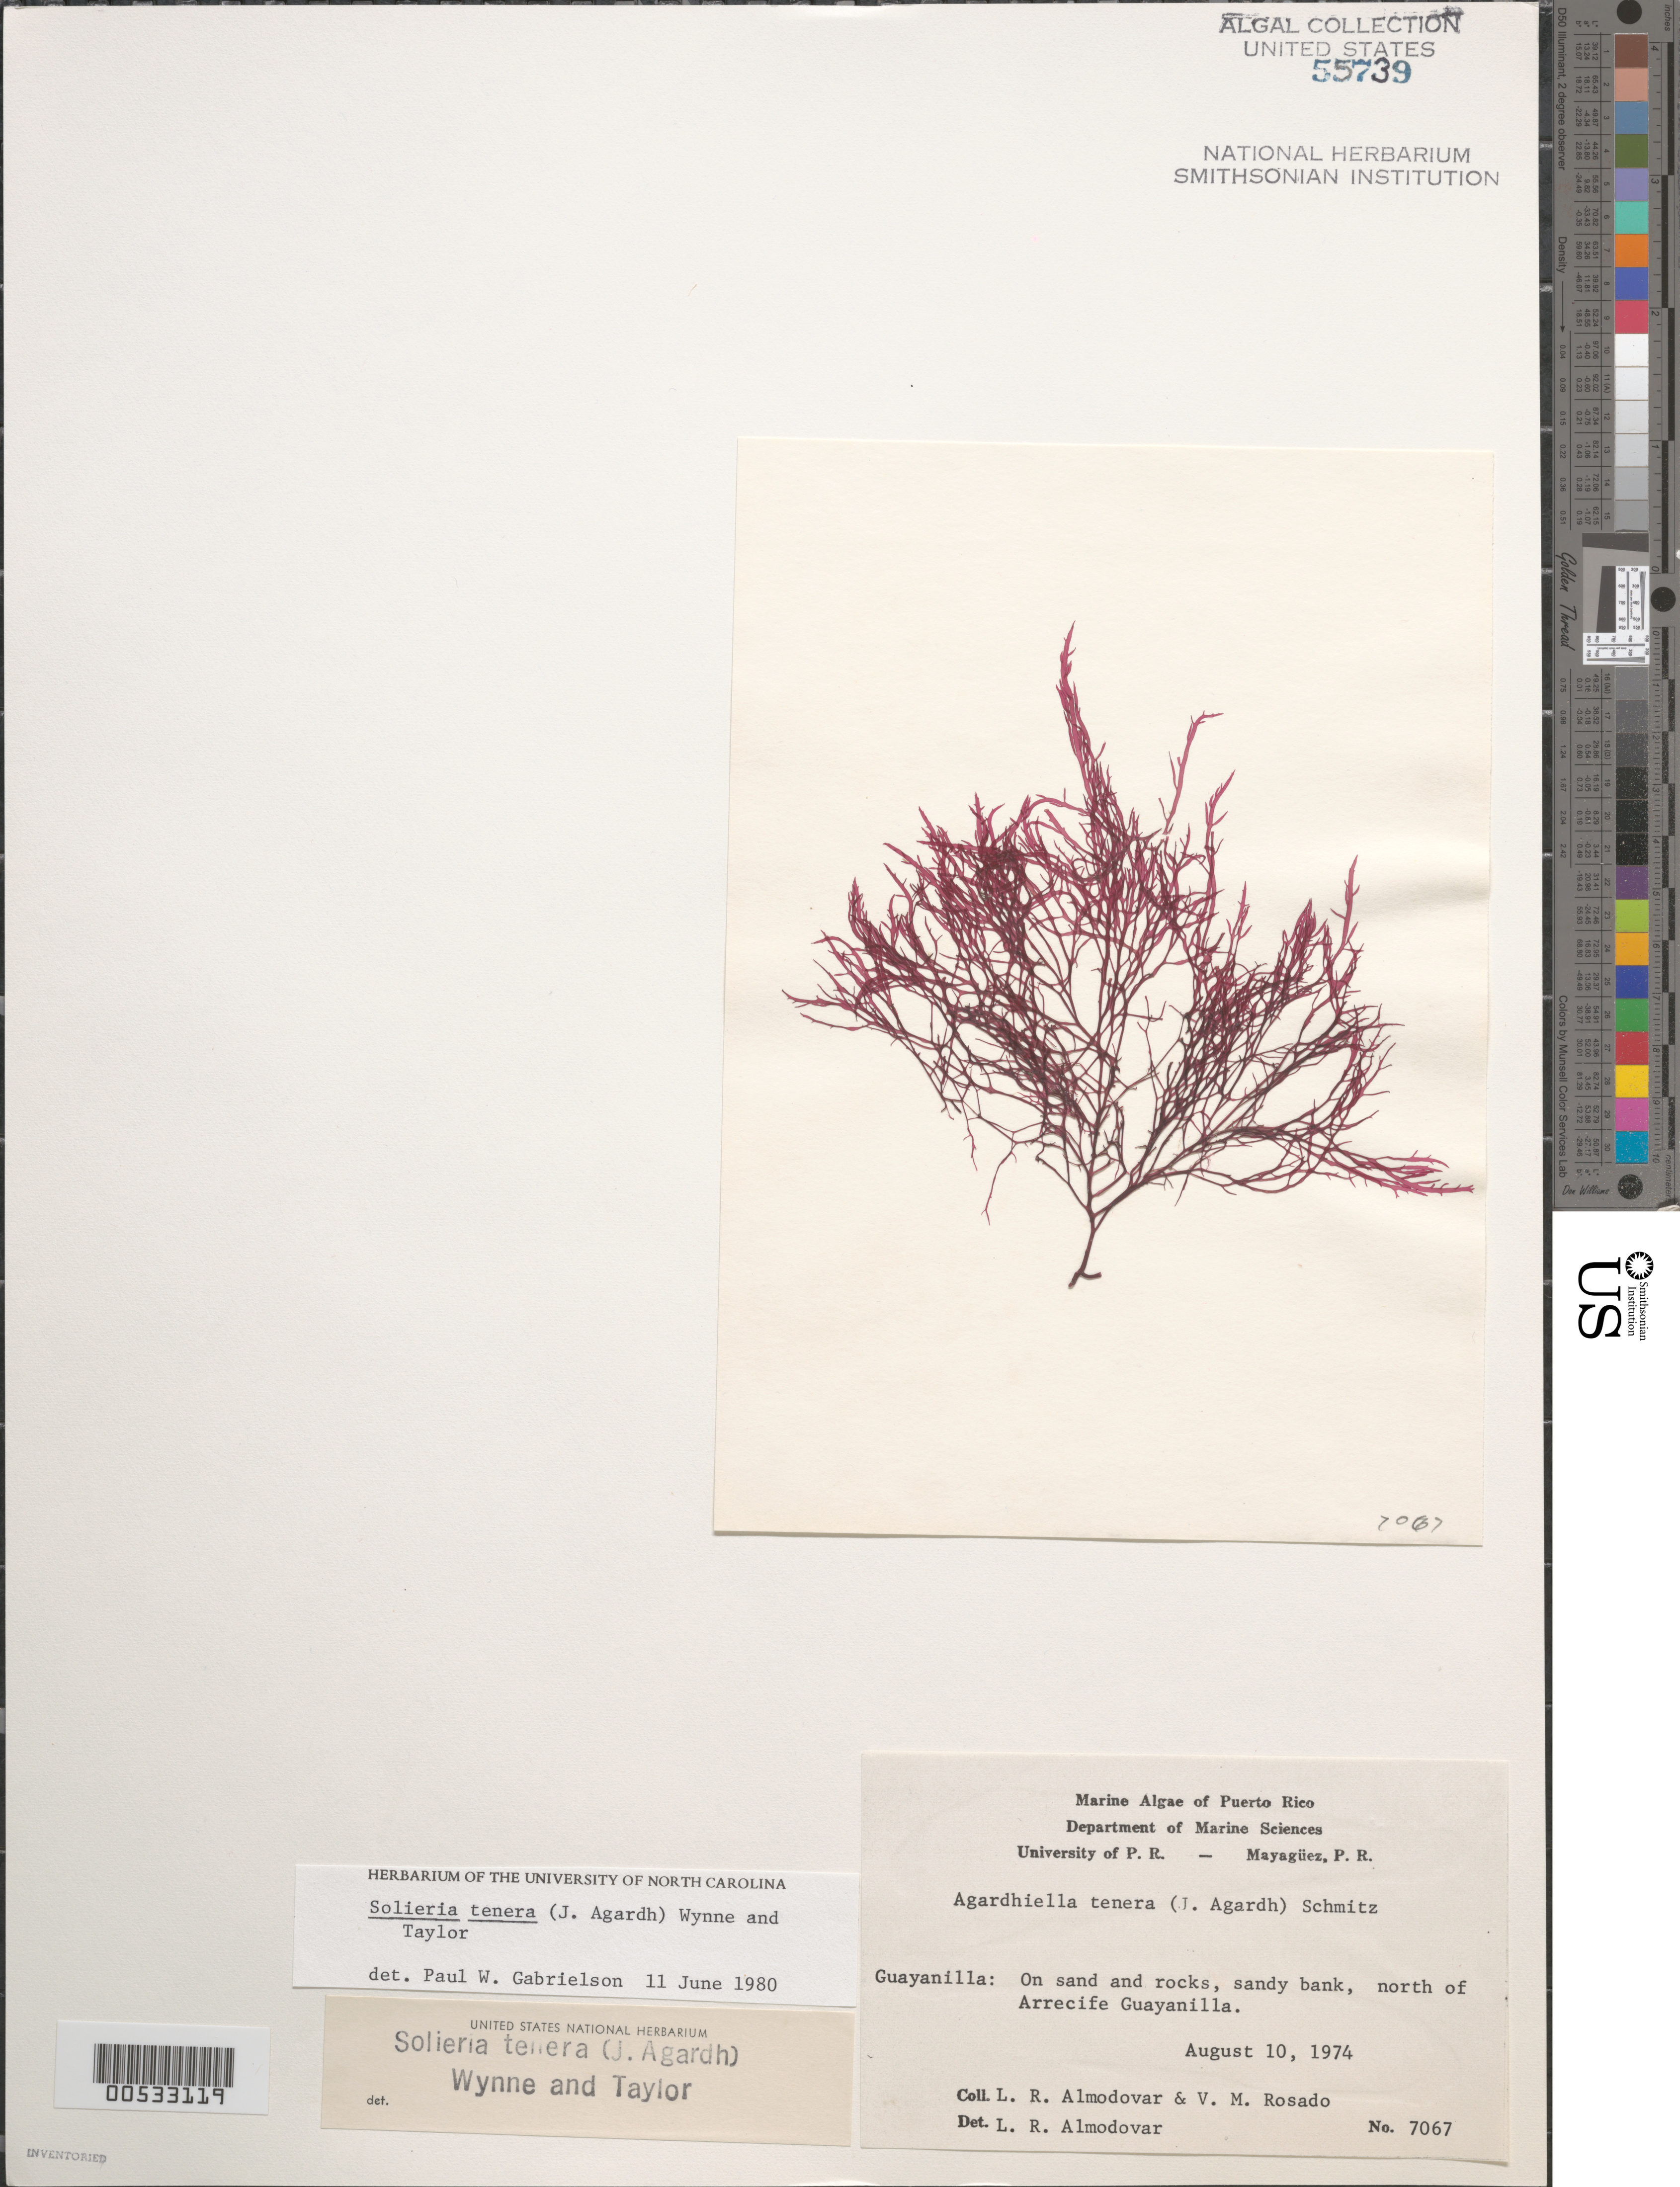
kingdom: Plantae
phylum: Rhodophyta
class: Florideophyceae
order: Gigartinales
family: Solieriaceae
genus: Solieria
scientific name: Solieria filiformis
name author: (Kütz.) P.W. Gabrielson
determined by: Algae name updating Project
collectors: L. Almodovar & V. Rosado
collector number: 7067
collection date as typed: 10 Aug 1974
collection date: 1974-08-10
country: Puerto Rico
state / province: Guayanilla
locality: North of arrecife guayanilla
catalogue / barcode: US 55739